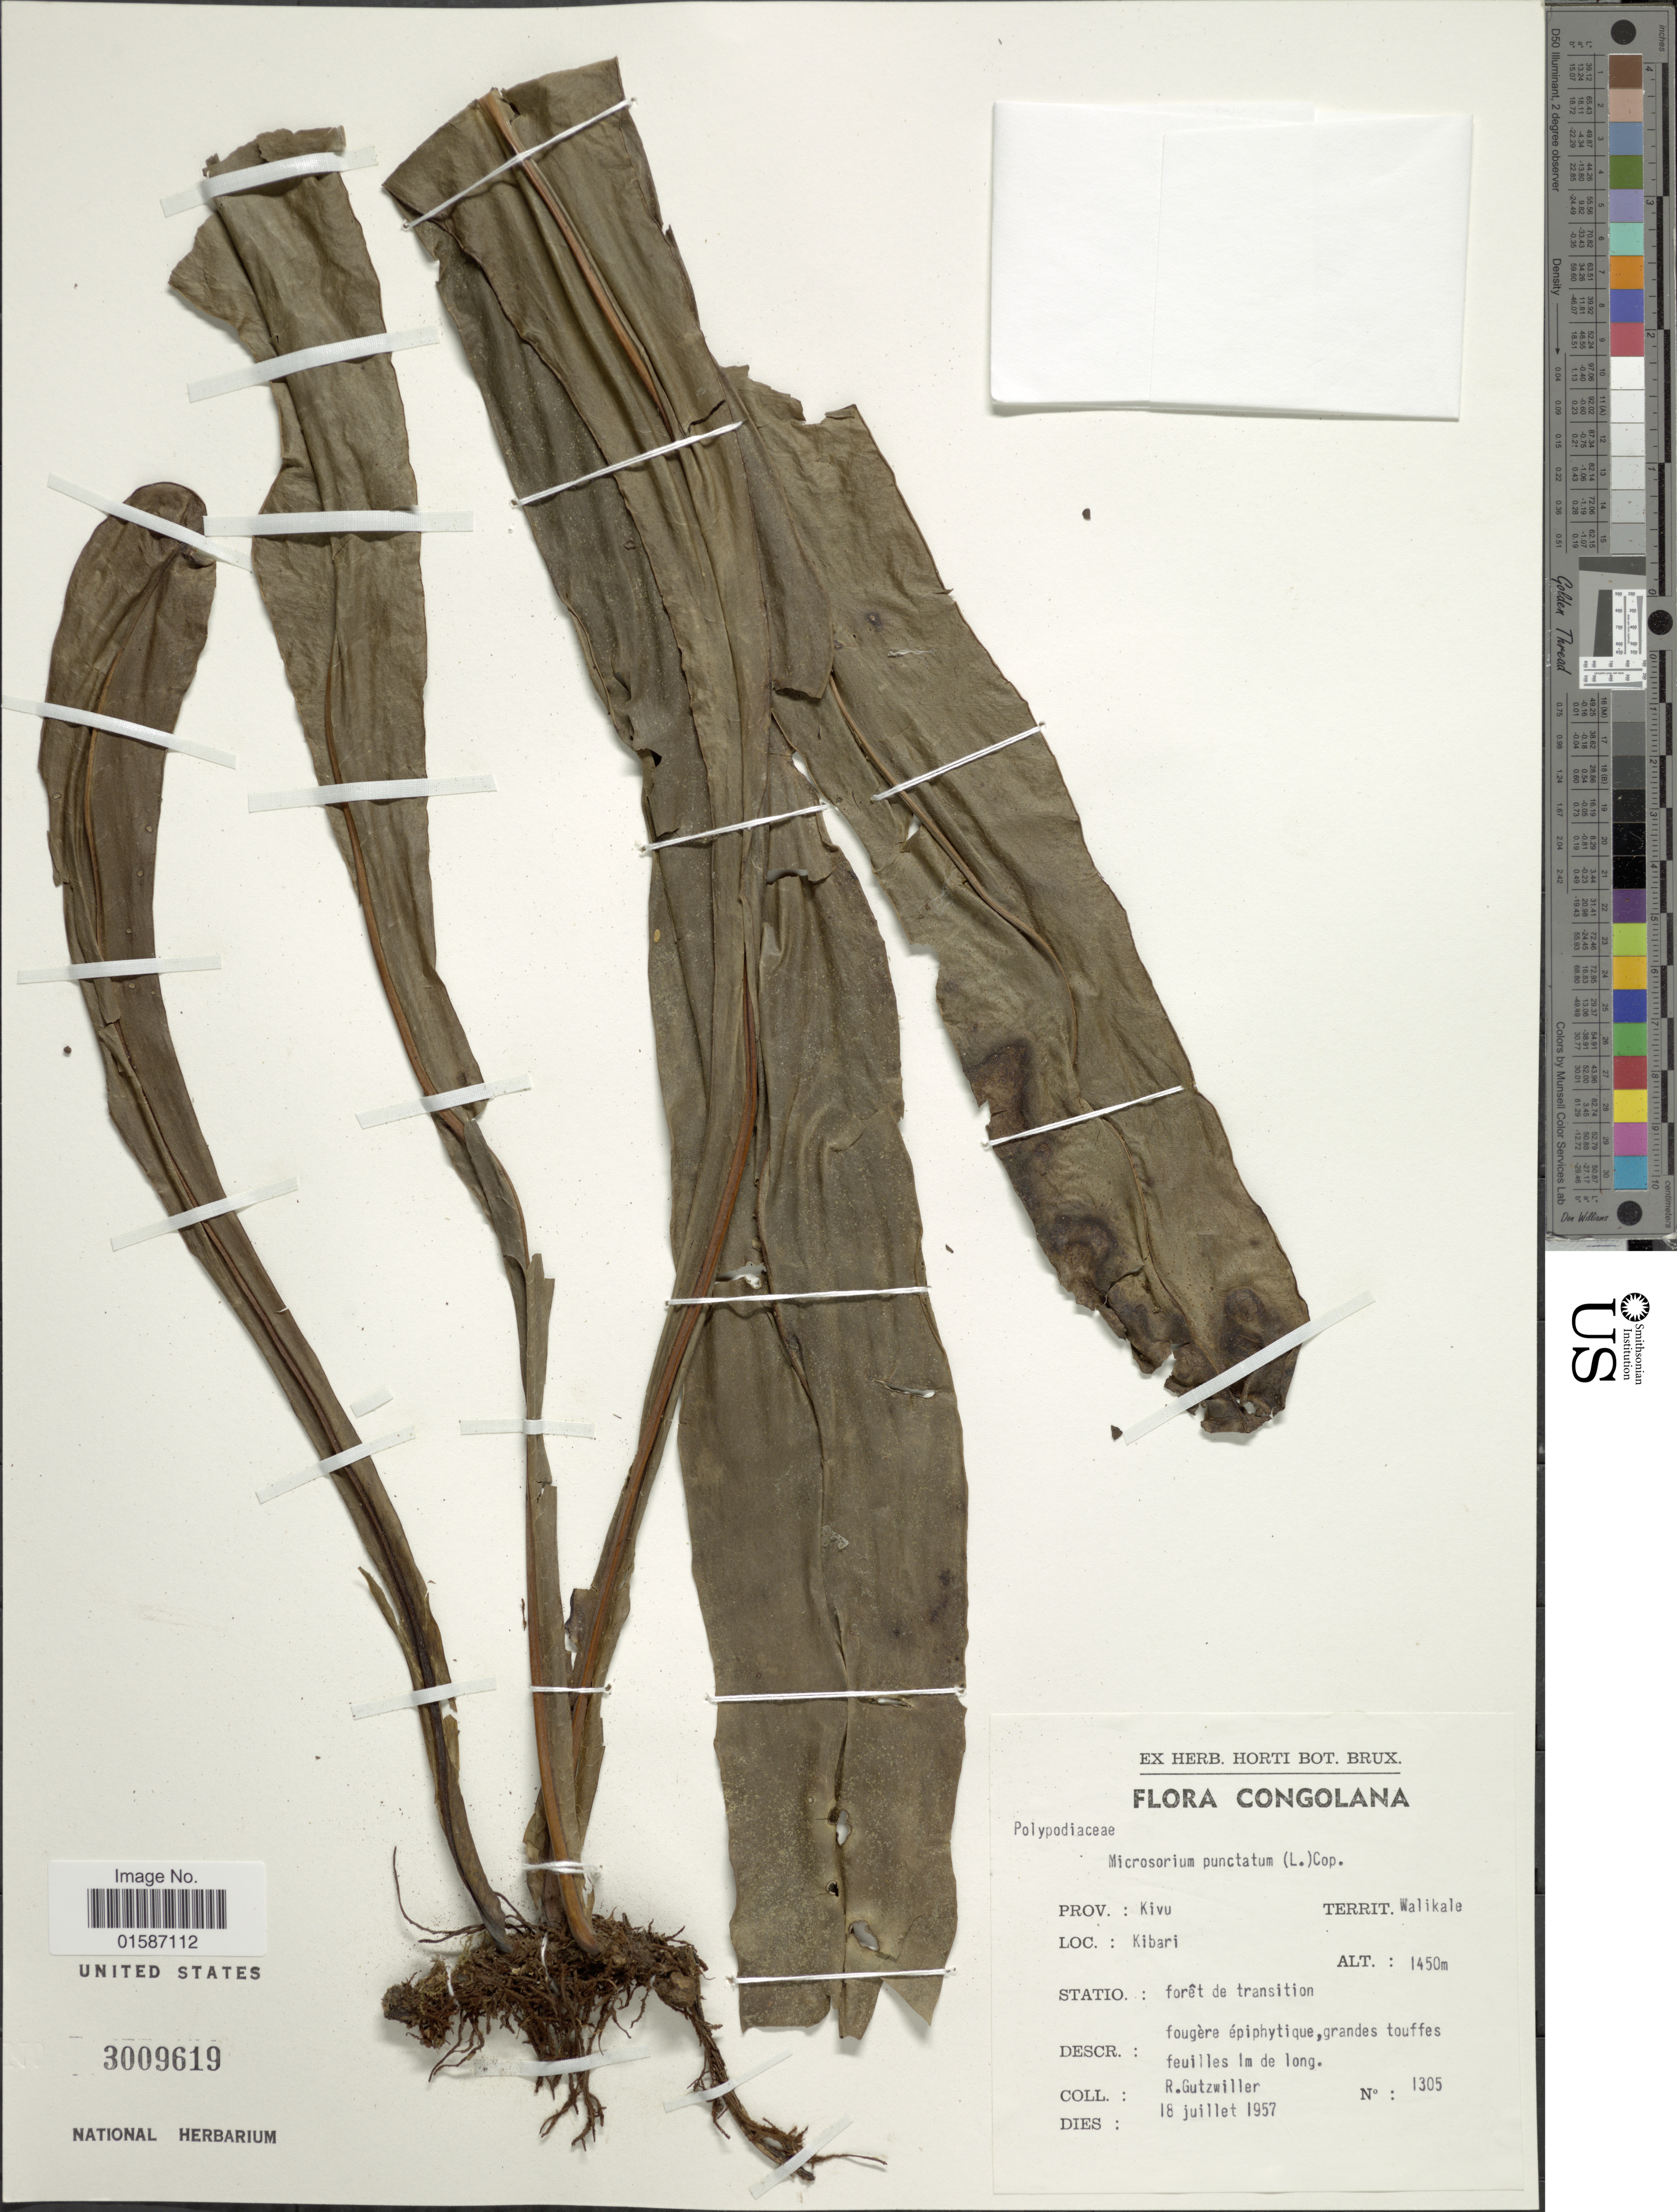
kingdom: Plantae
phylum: Tracheophyta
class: Polypodiopsida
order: Polypodiales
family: Polypodiaceae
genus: Microsorum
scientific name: Microsorum punctatum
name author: (L.) Copel.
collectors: R. Gutzwiller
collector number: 1305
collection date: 1957-07-18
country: Congo, Democratic Republic of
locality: Prov. Kivu, Territ. Walikale, Kibari, Congolana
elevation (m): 1450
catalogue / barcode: US 3009619